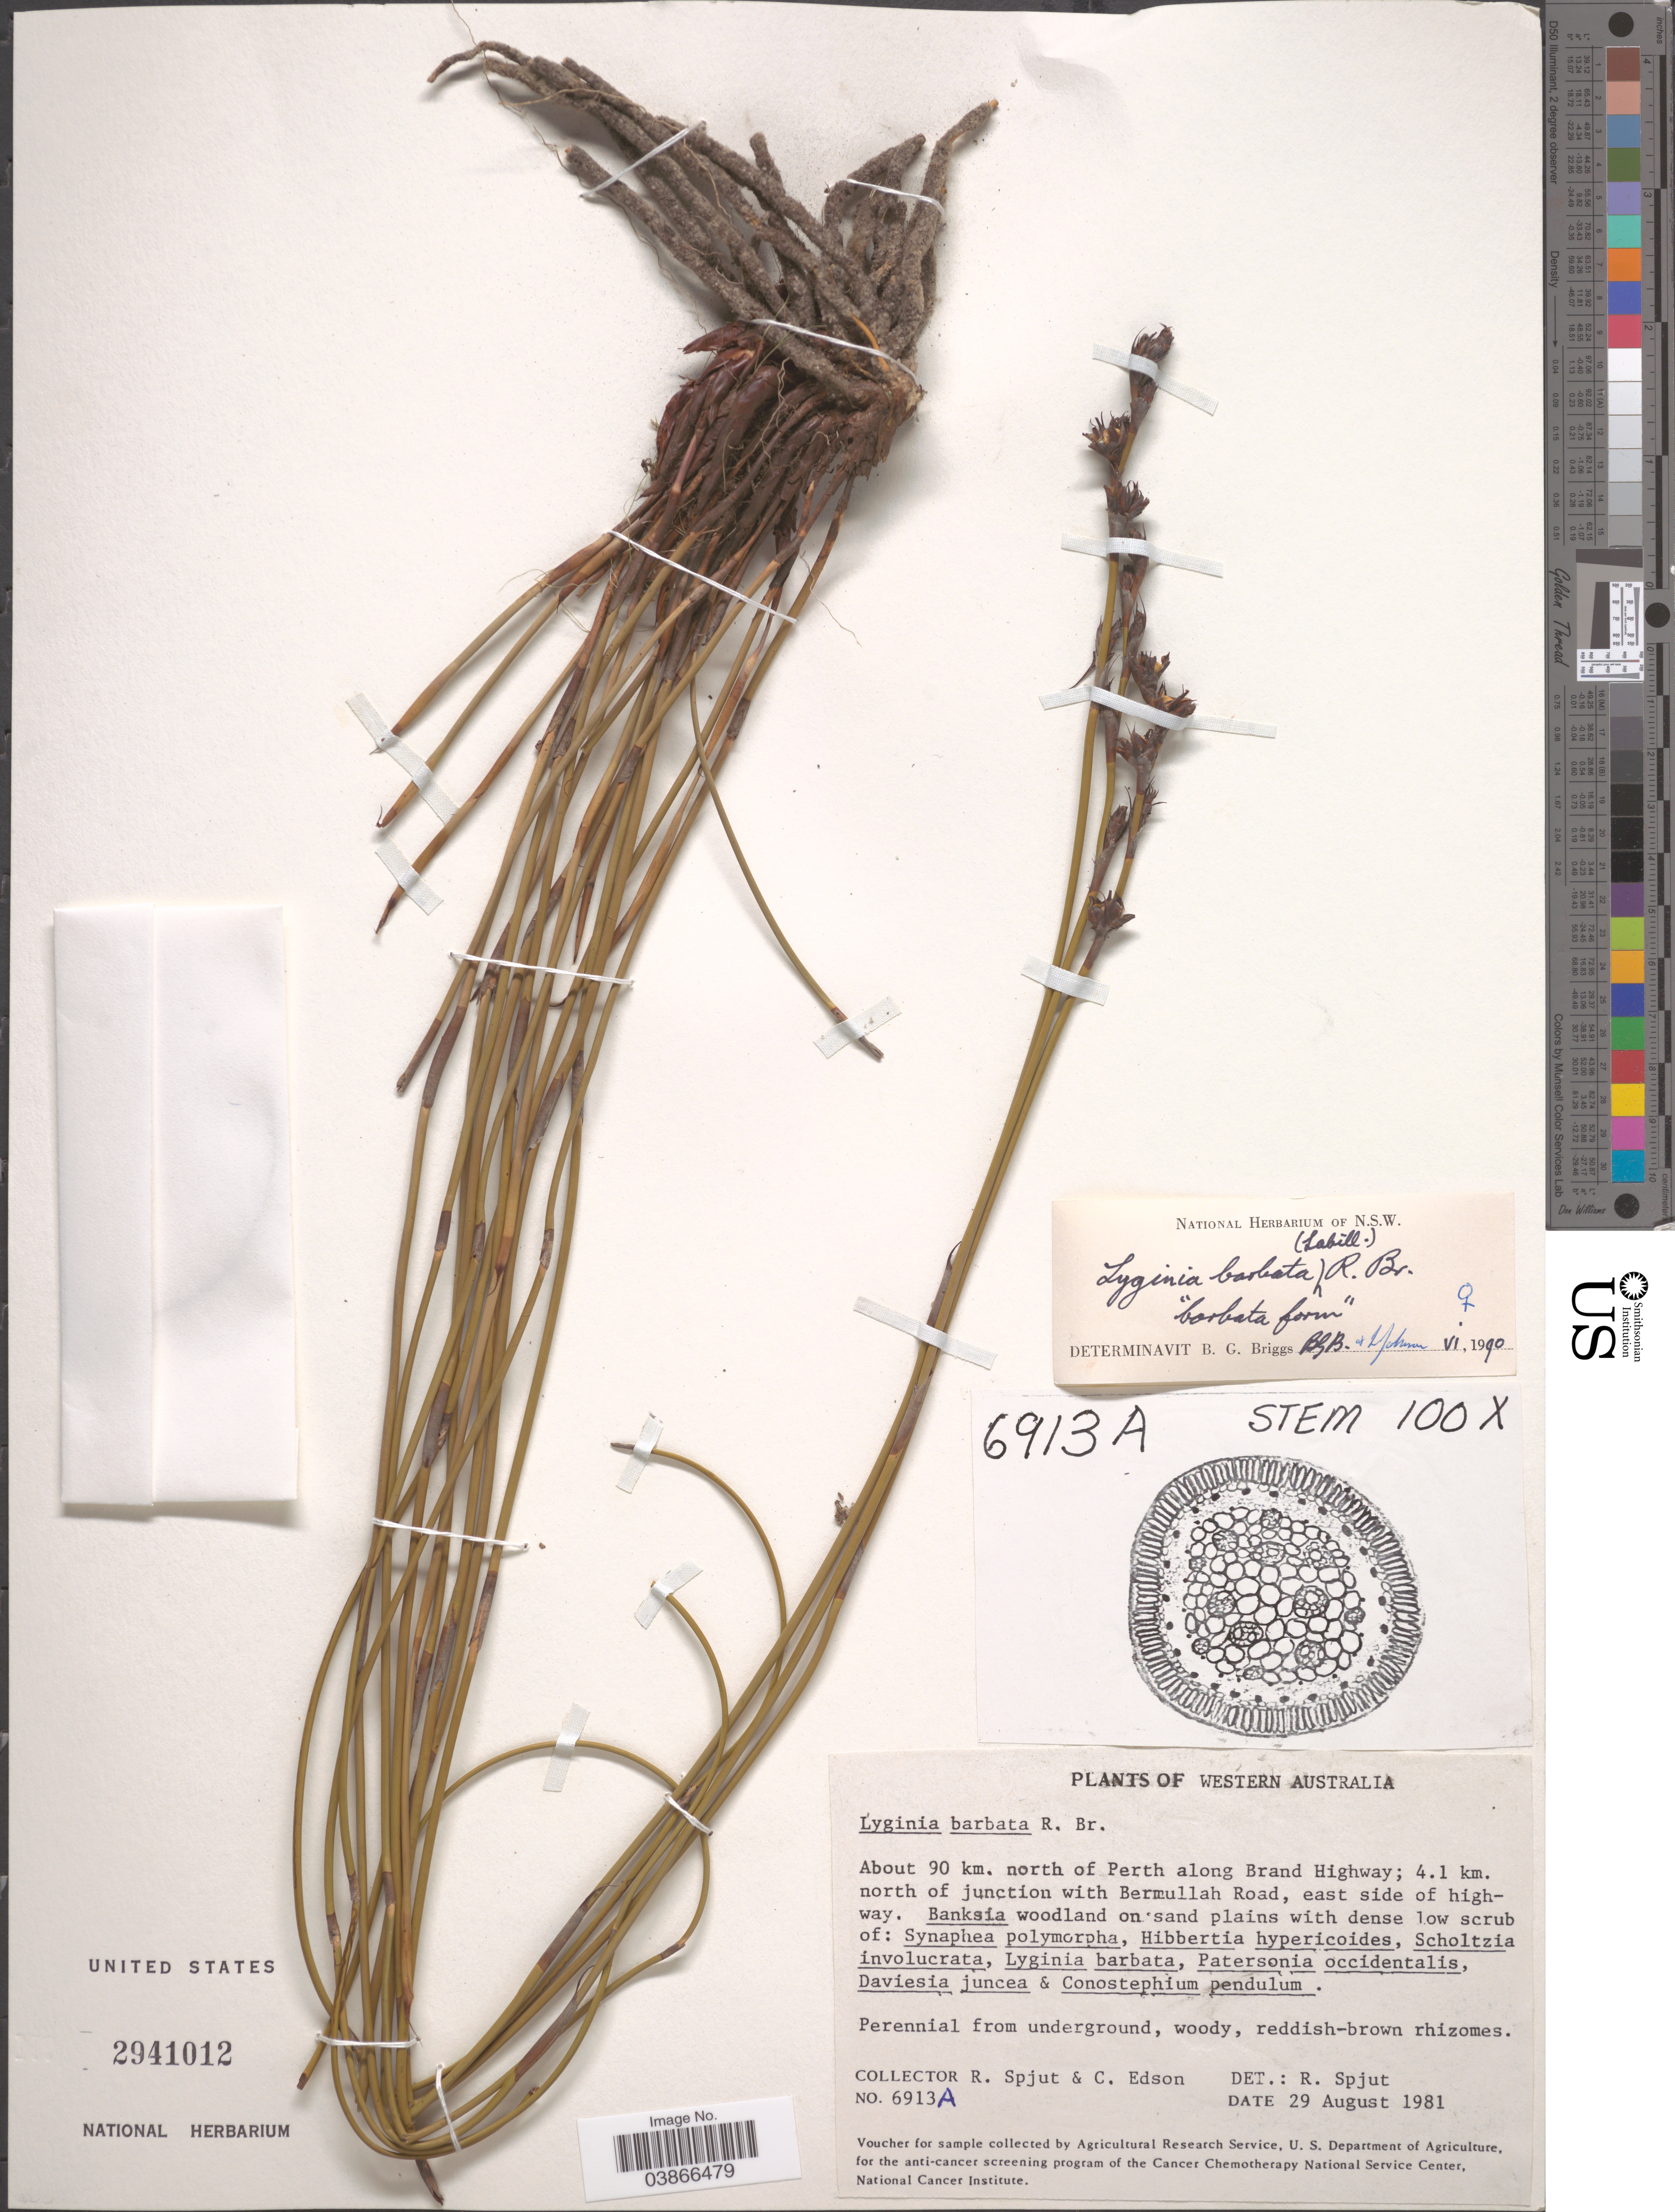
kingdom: Plantae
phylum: Tracheophyta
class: Liliopsida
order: Poales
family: Restionaceae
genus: Lyginia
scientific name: Lyginia barbata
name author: R. Br.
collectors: R. Spjut & C. Edson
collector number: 6913A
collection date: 1981-08-29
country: Australia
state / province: Western Australia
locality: About 90 km. north of Perth along Brand Highway; 4.1 km. north of junction with Bermullah Road, east side of highway.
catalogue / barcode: US 2941012